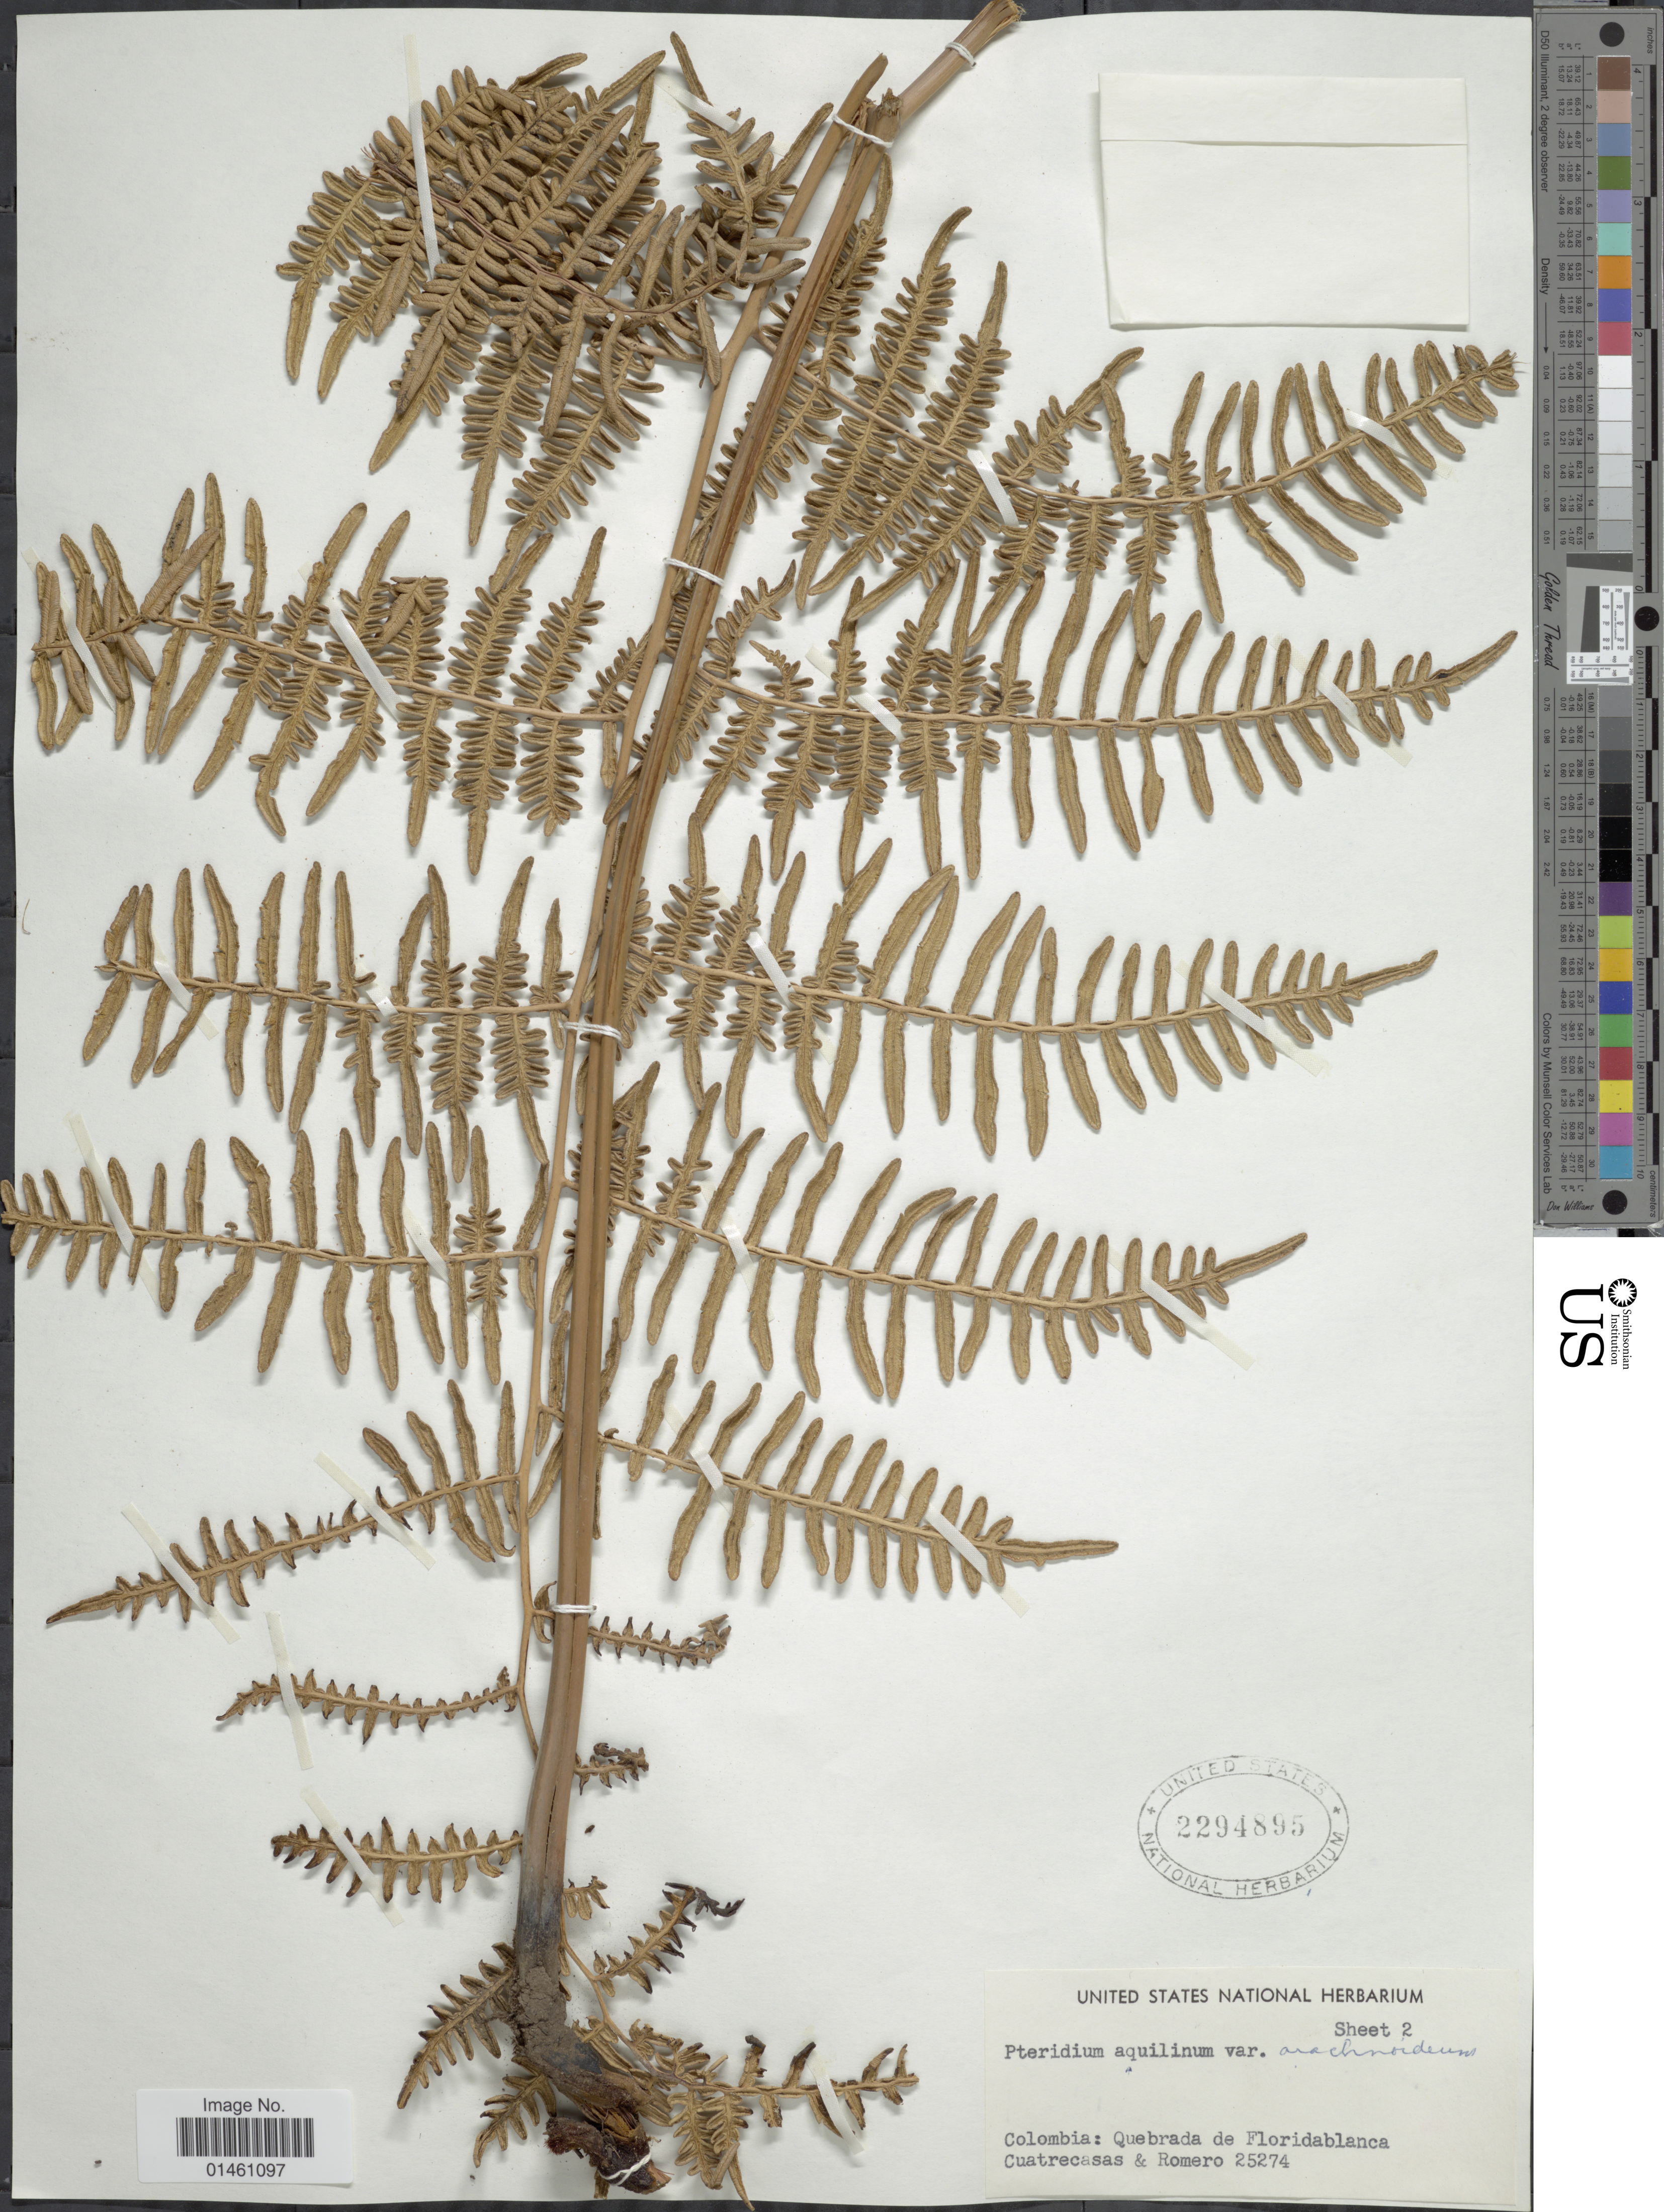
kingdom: Plantae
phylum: Tracheophyta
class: Polypodiopsida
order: Polypodiales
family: Dennstaedtiaceae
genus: Pteridium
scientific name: Pteridium aquilinum var. arachnoideum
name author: (Kaulf.) Herter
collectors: Cuatrecasas & -. Romero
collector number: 25274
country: Colombia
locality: Quebrada de Floridablanca.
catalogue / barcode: US 2294895